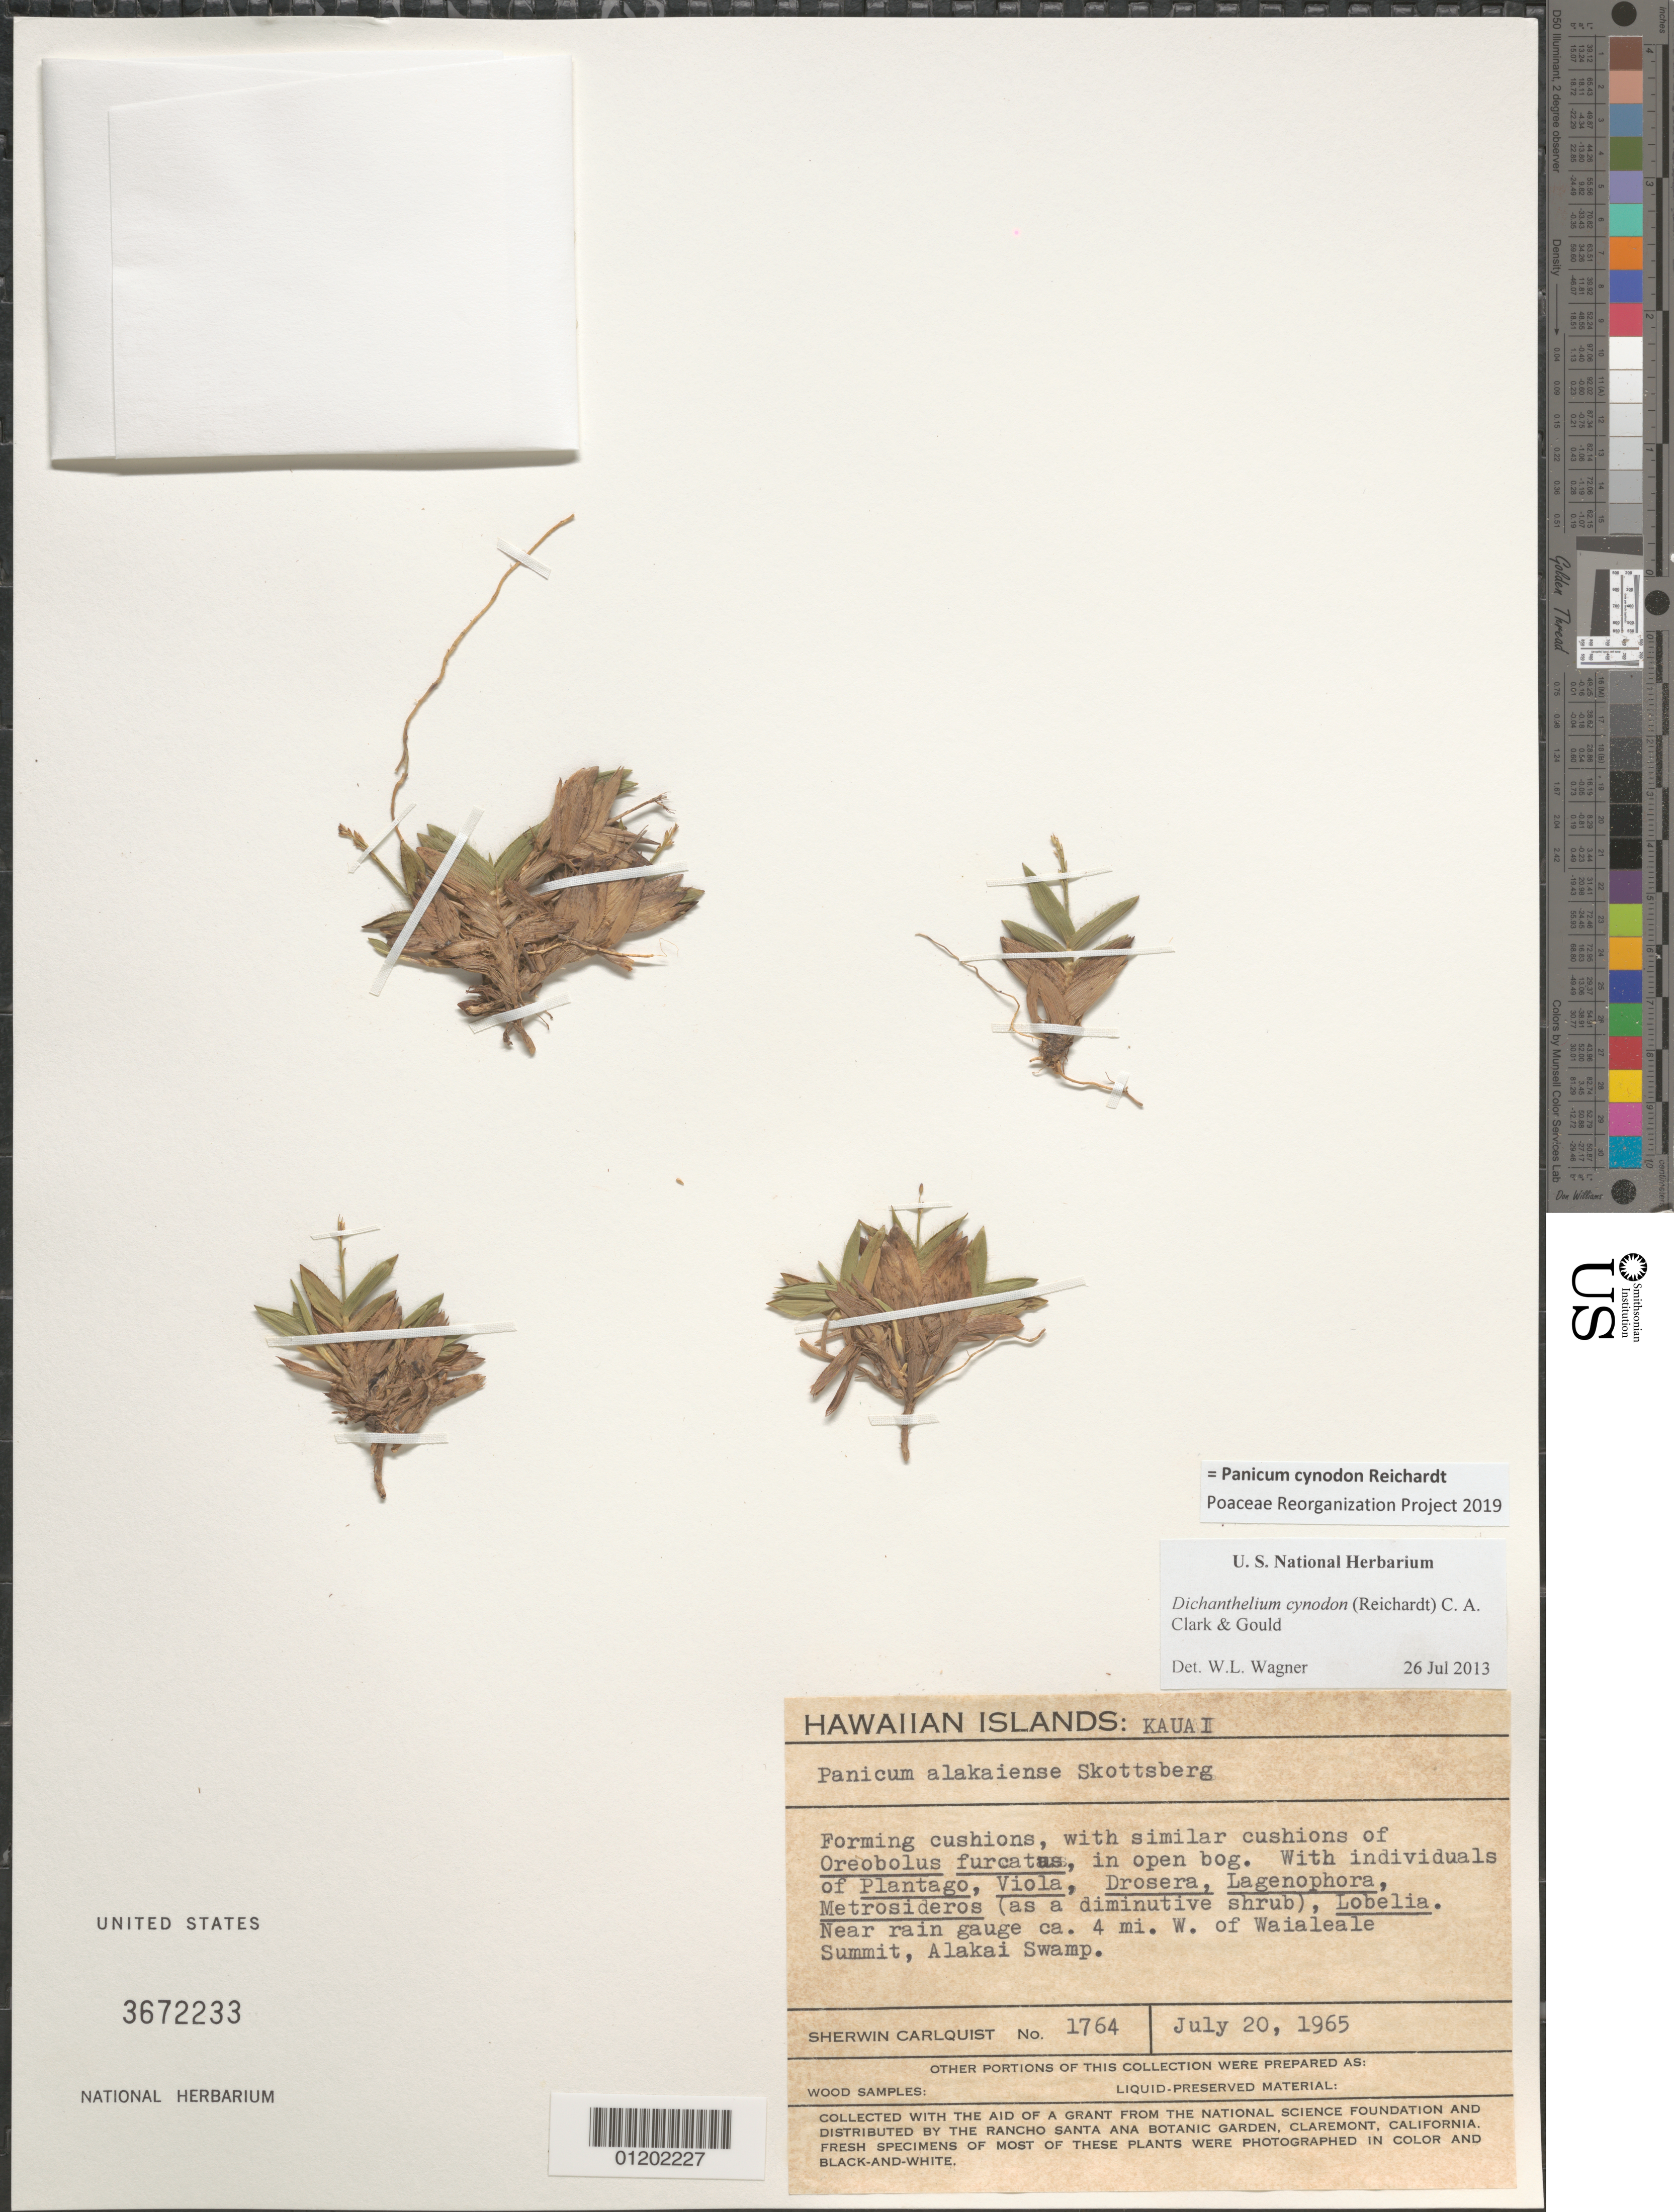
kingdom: Plantae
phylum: Tracheophyta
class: Liliopsida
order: Poales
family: Poaceae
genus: Dichanthelium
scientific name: Dichanthelium isachnoides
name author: (Munro ex Hillebr.) C.A. Clark & Gould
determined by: Faccenda, K.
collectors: S. Carlquist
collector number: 1764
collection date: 1965-07-20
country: United States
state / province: Hawaii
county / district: Kaui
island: Kaua'i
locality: Near rain gauge ca. 4 mi. W of Waialeale Summit, Alakai Swamp.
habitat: Open bog.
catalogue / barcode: US 3672233